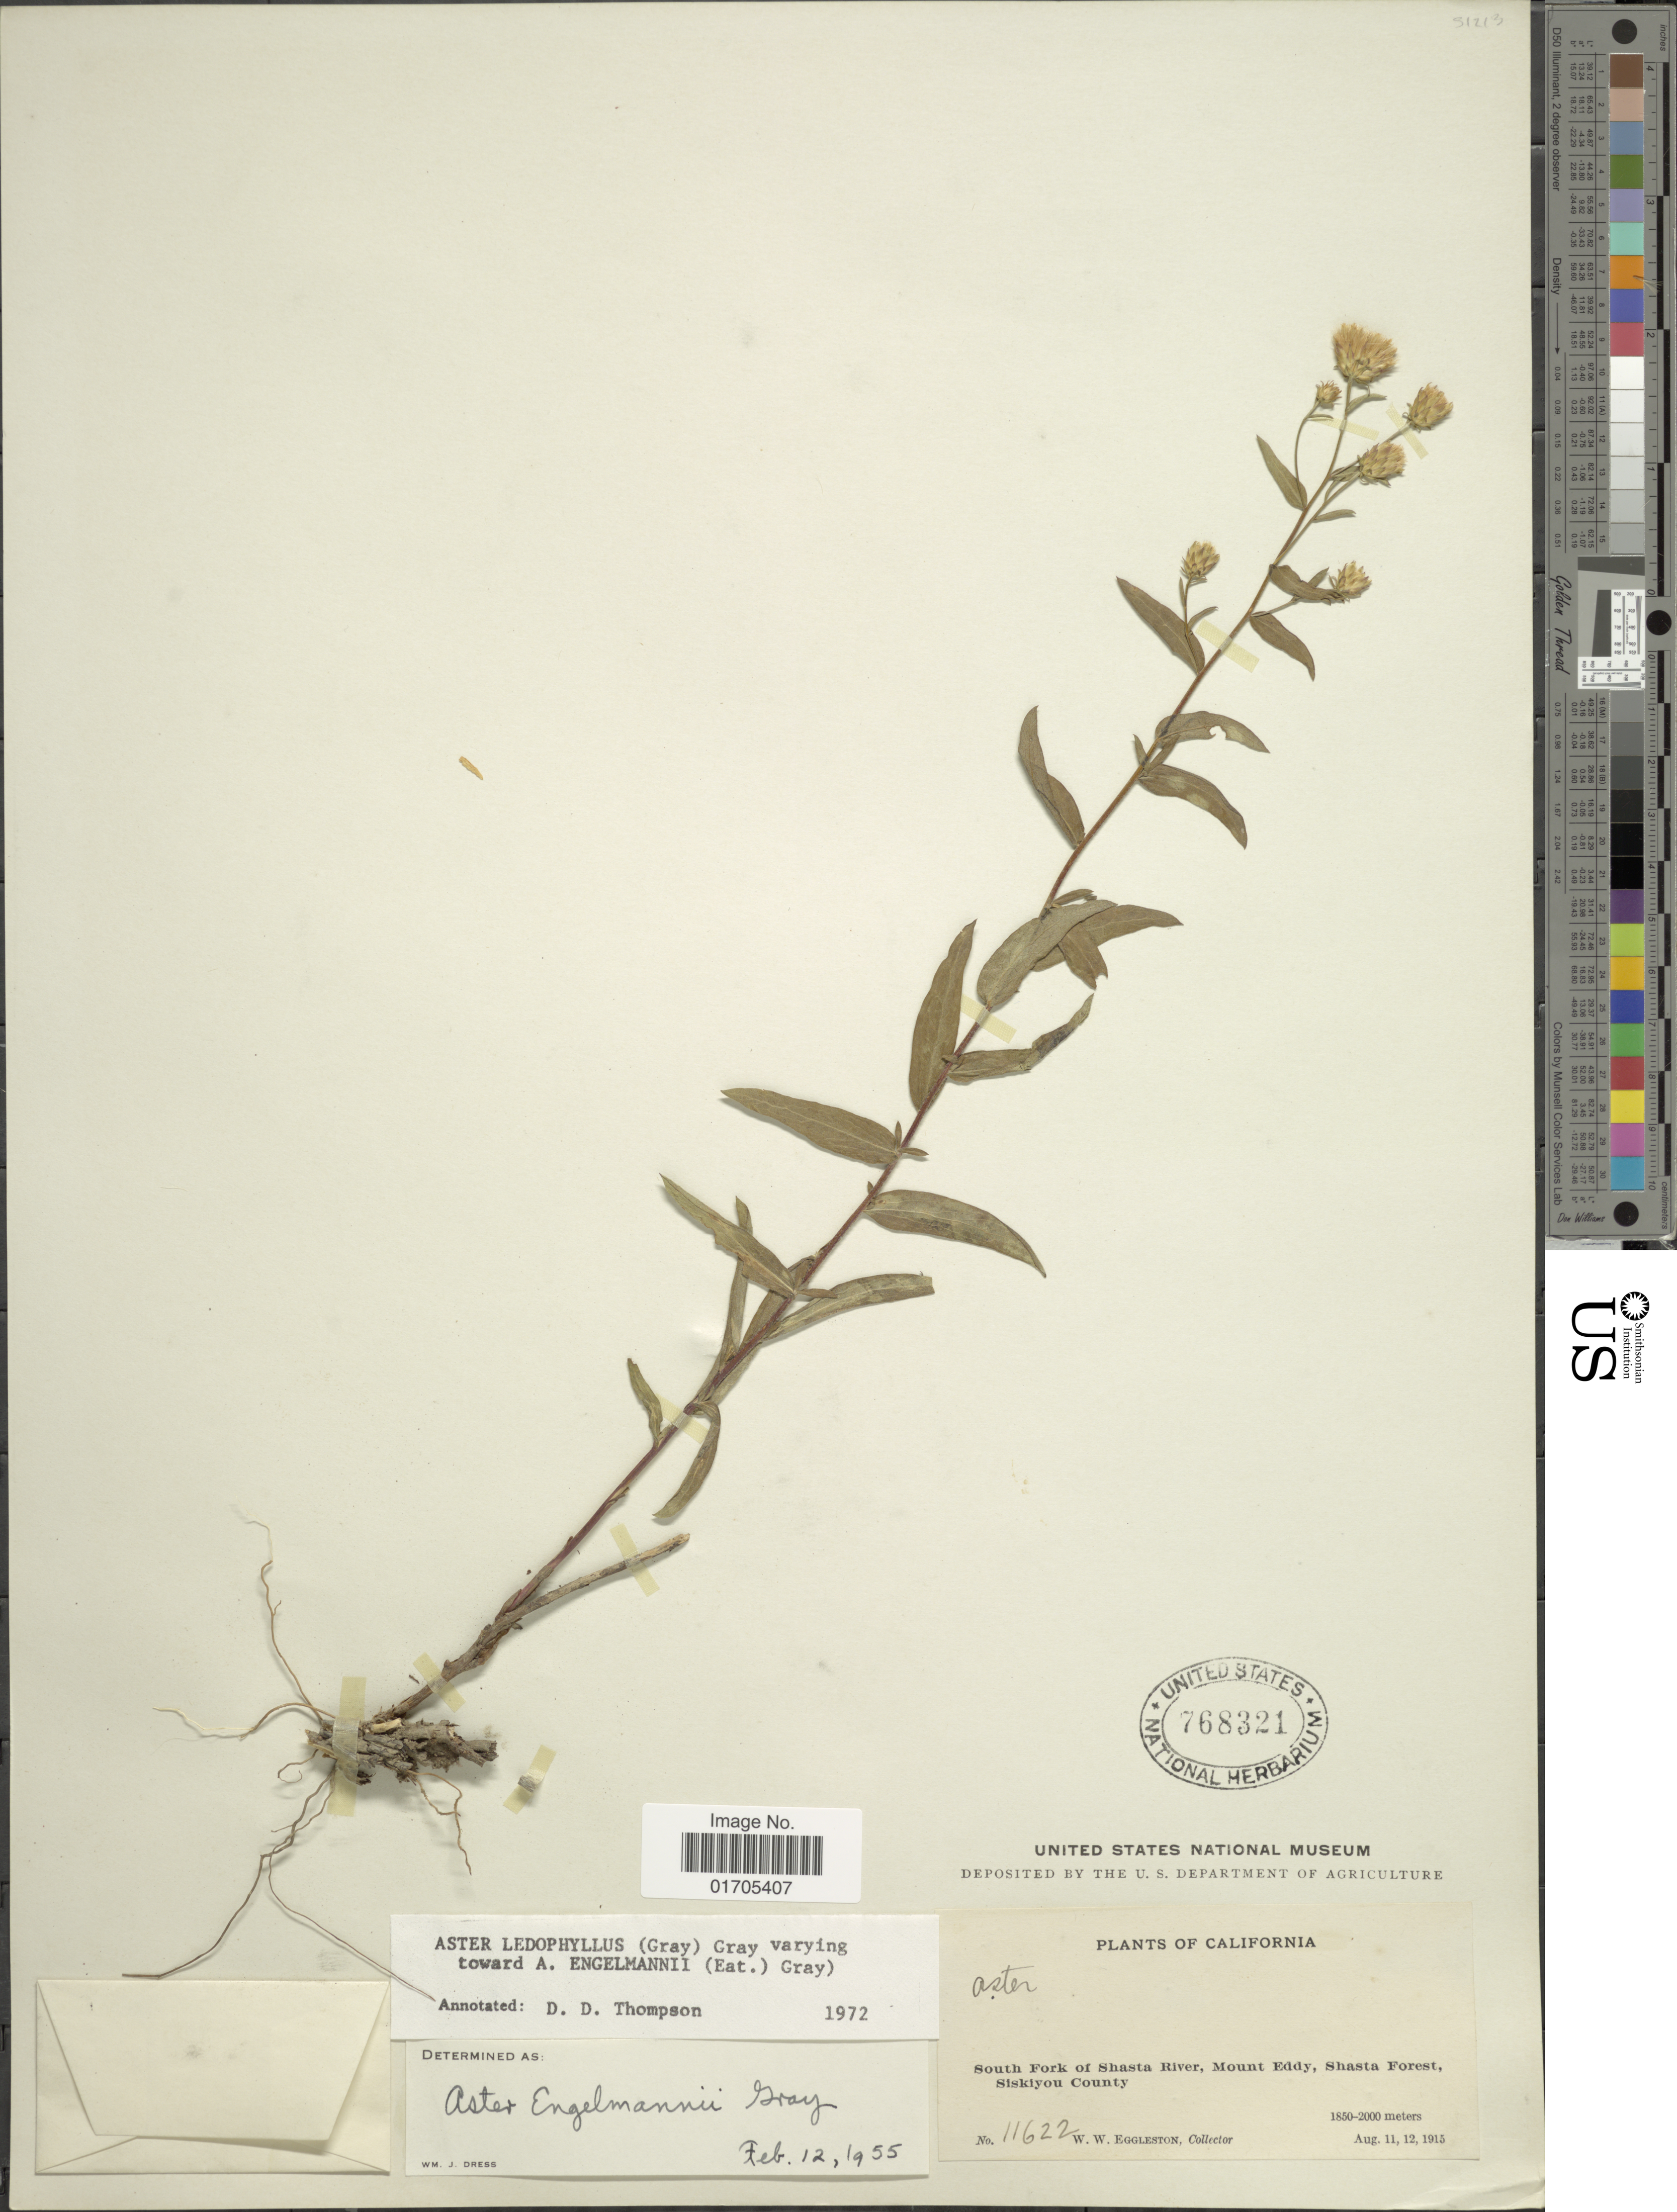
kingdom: Plantae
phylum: Tracheophyta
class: Magnoliopsida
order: Asterales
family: Asteraceae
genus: Eucephalus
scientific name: Eucephalus ledophyllus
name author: (A. Gray) Greene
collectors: W. W. Eggleston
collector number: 11622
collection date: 1915-08-11/1915-08-12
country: United States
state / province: California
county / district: Siskiyou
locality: California. South Fork of Shasta River, Mount Eddy, Shasta Forest, Siskiyou County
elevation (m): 1850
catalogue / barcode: US 768321